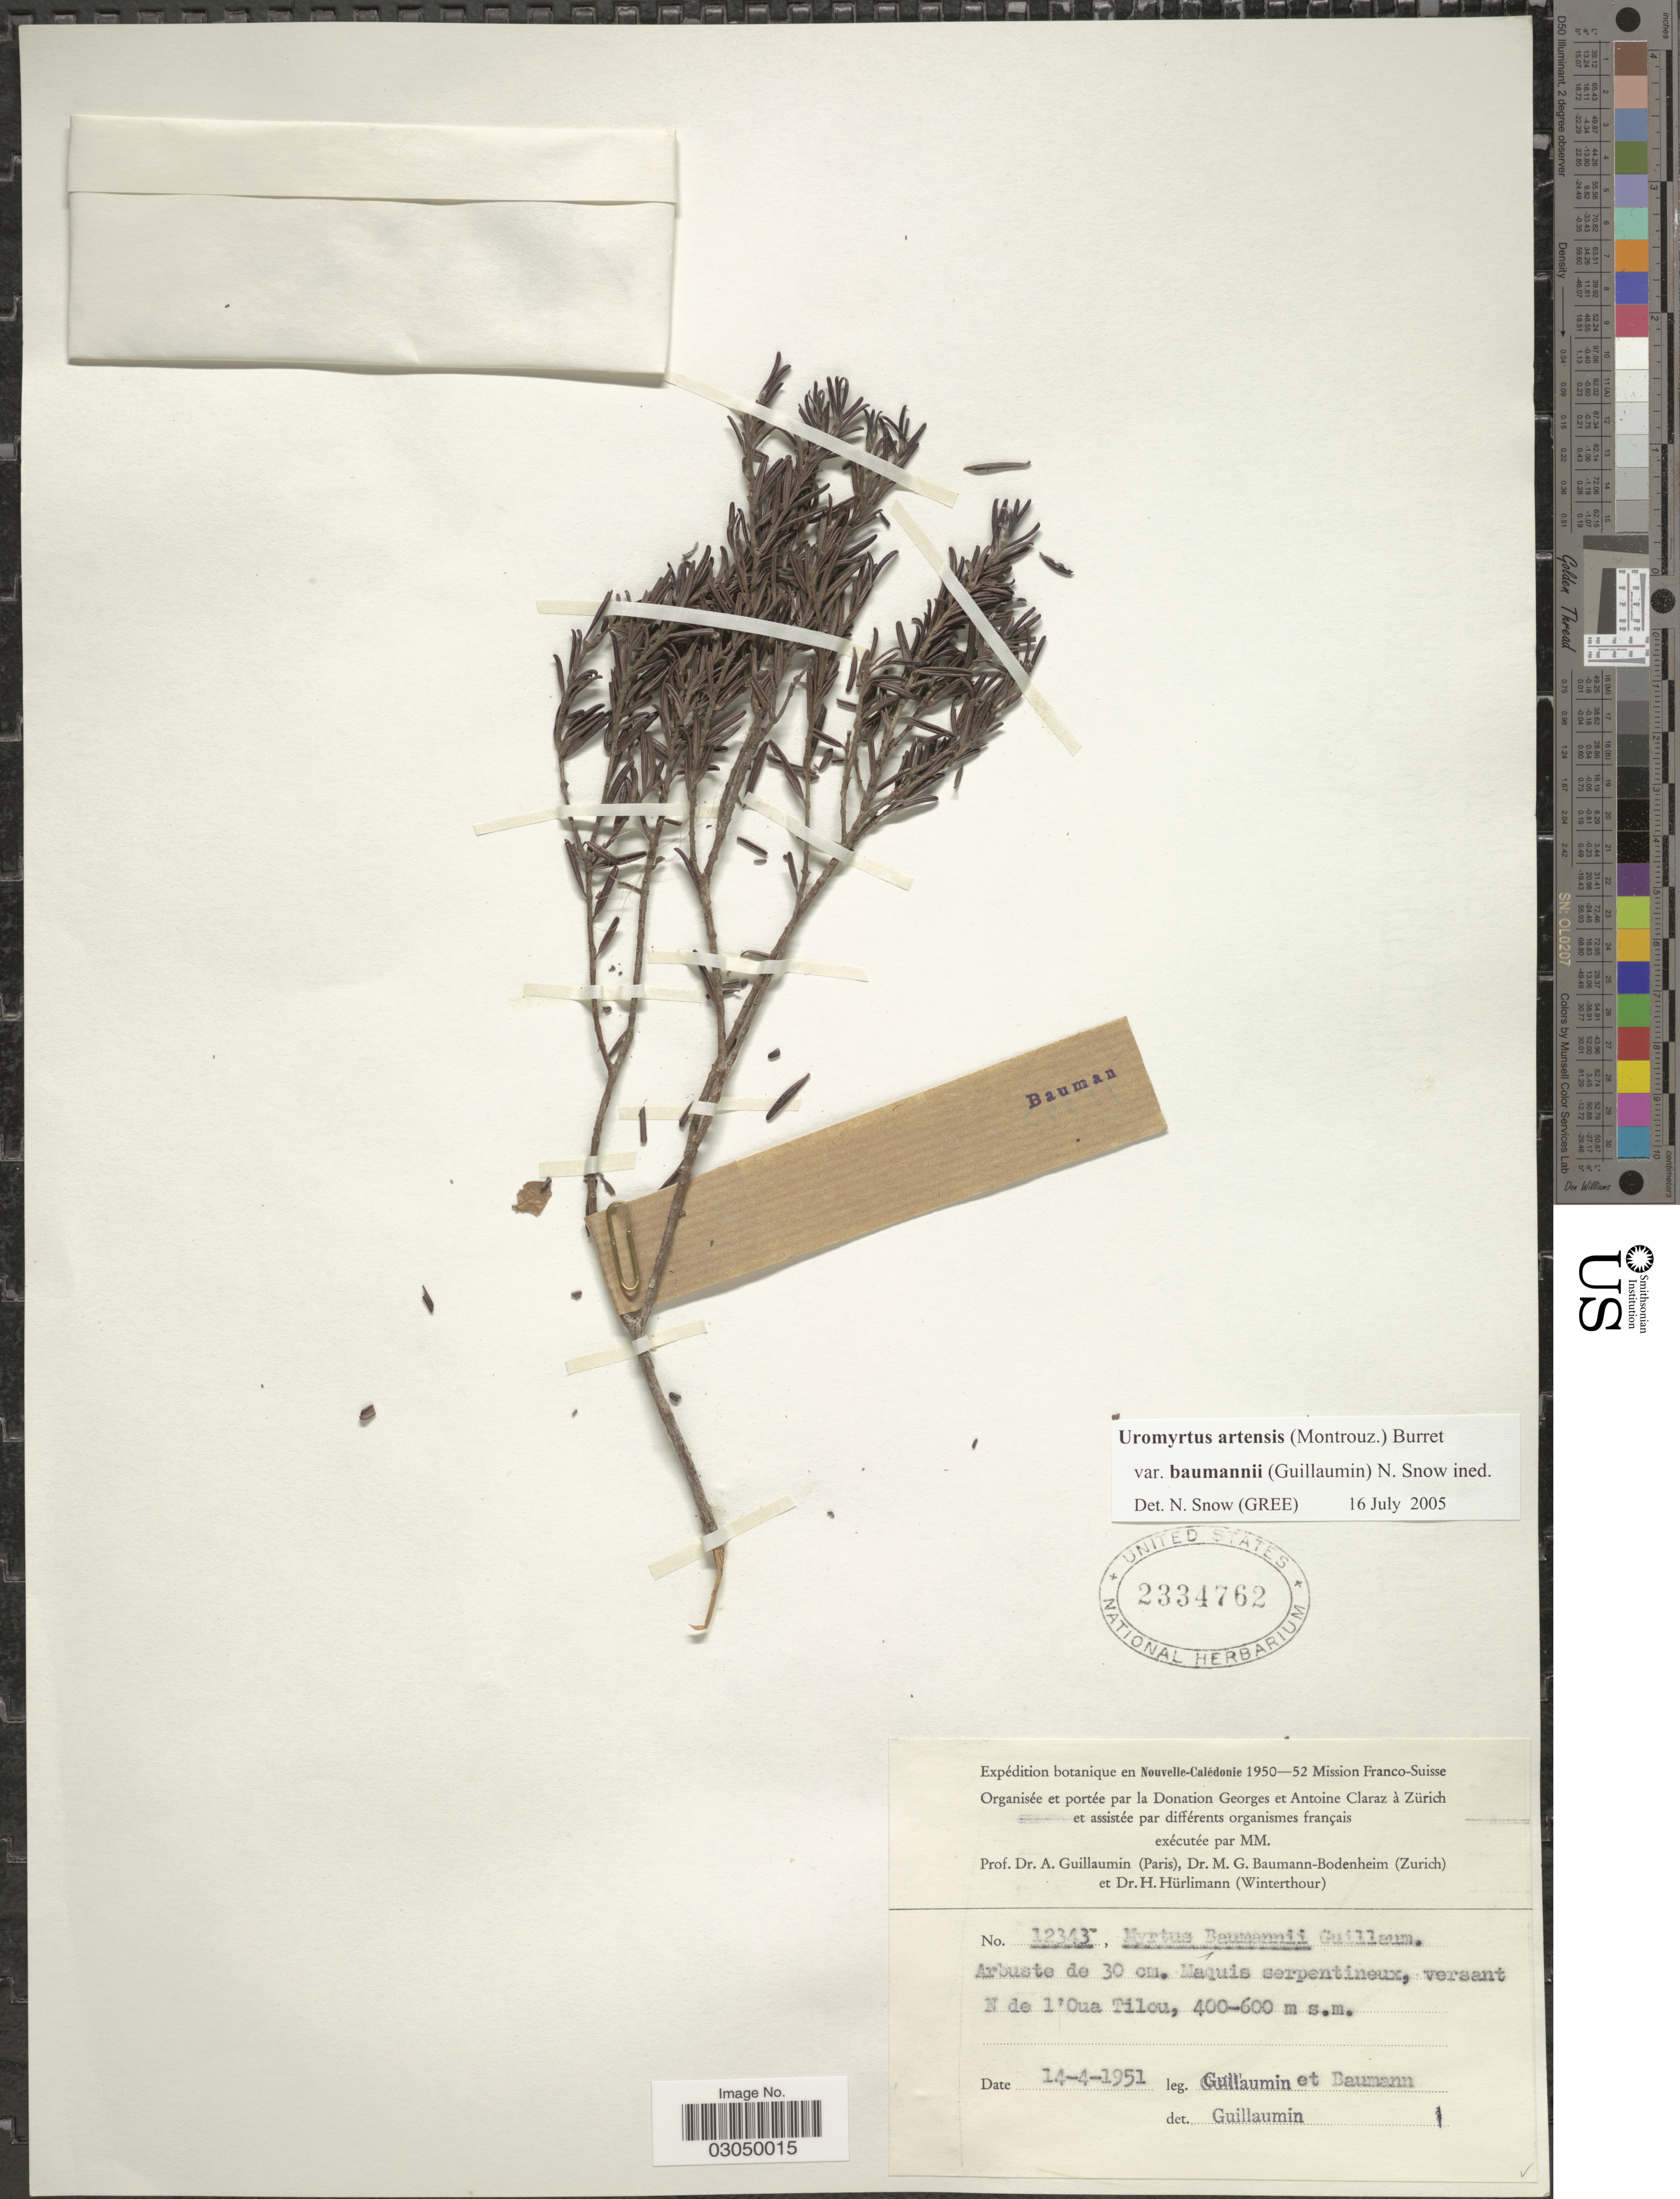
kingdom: Plantae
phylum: Tracheophyta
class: Magnoliopsida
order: Myrtales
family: Myrtaceae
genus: Uromyrtus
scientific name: Uromyrtus baumanii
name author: (Guillaumin) N. Snow & Guymer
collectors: A. Guillaumin & M. G. Baumann-Bodenheim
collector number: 12343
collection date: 1951-04-14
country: New Caledonia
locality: En Nouvelle-Calédonie. Maquis serpentineux, versant N de l'Oua Tilou.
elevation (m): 400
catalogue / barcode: US 2334762